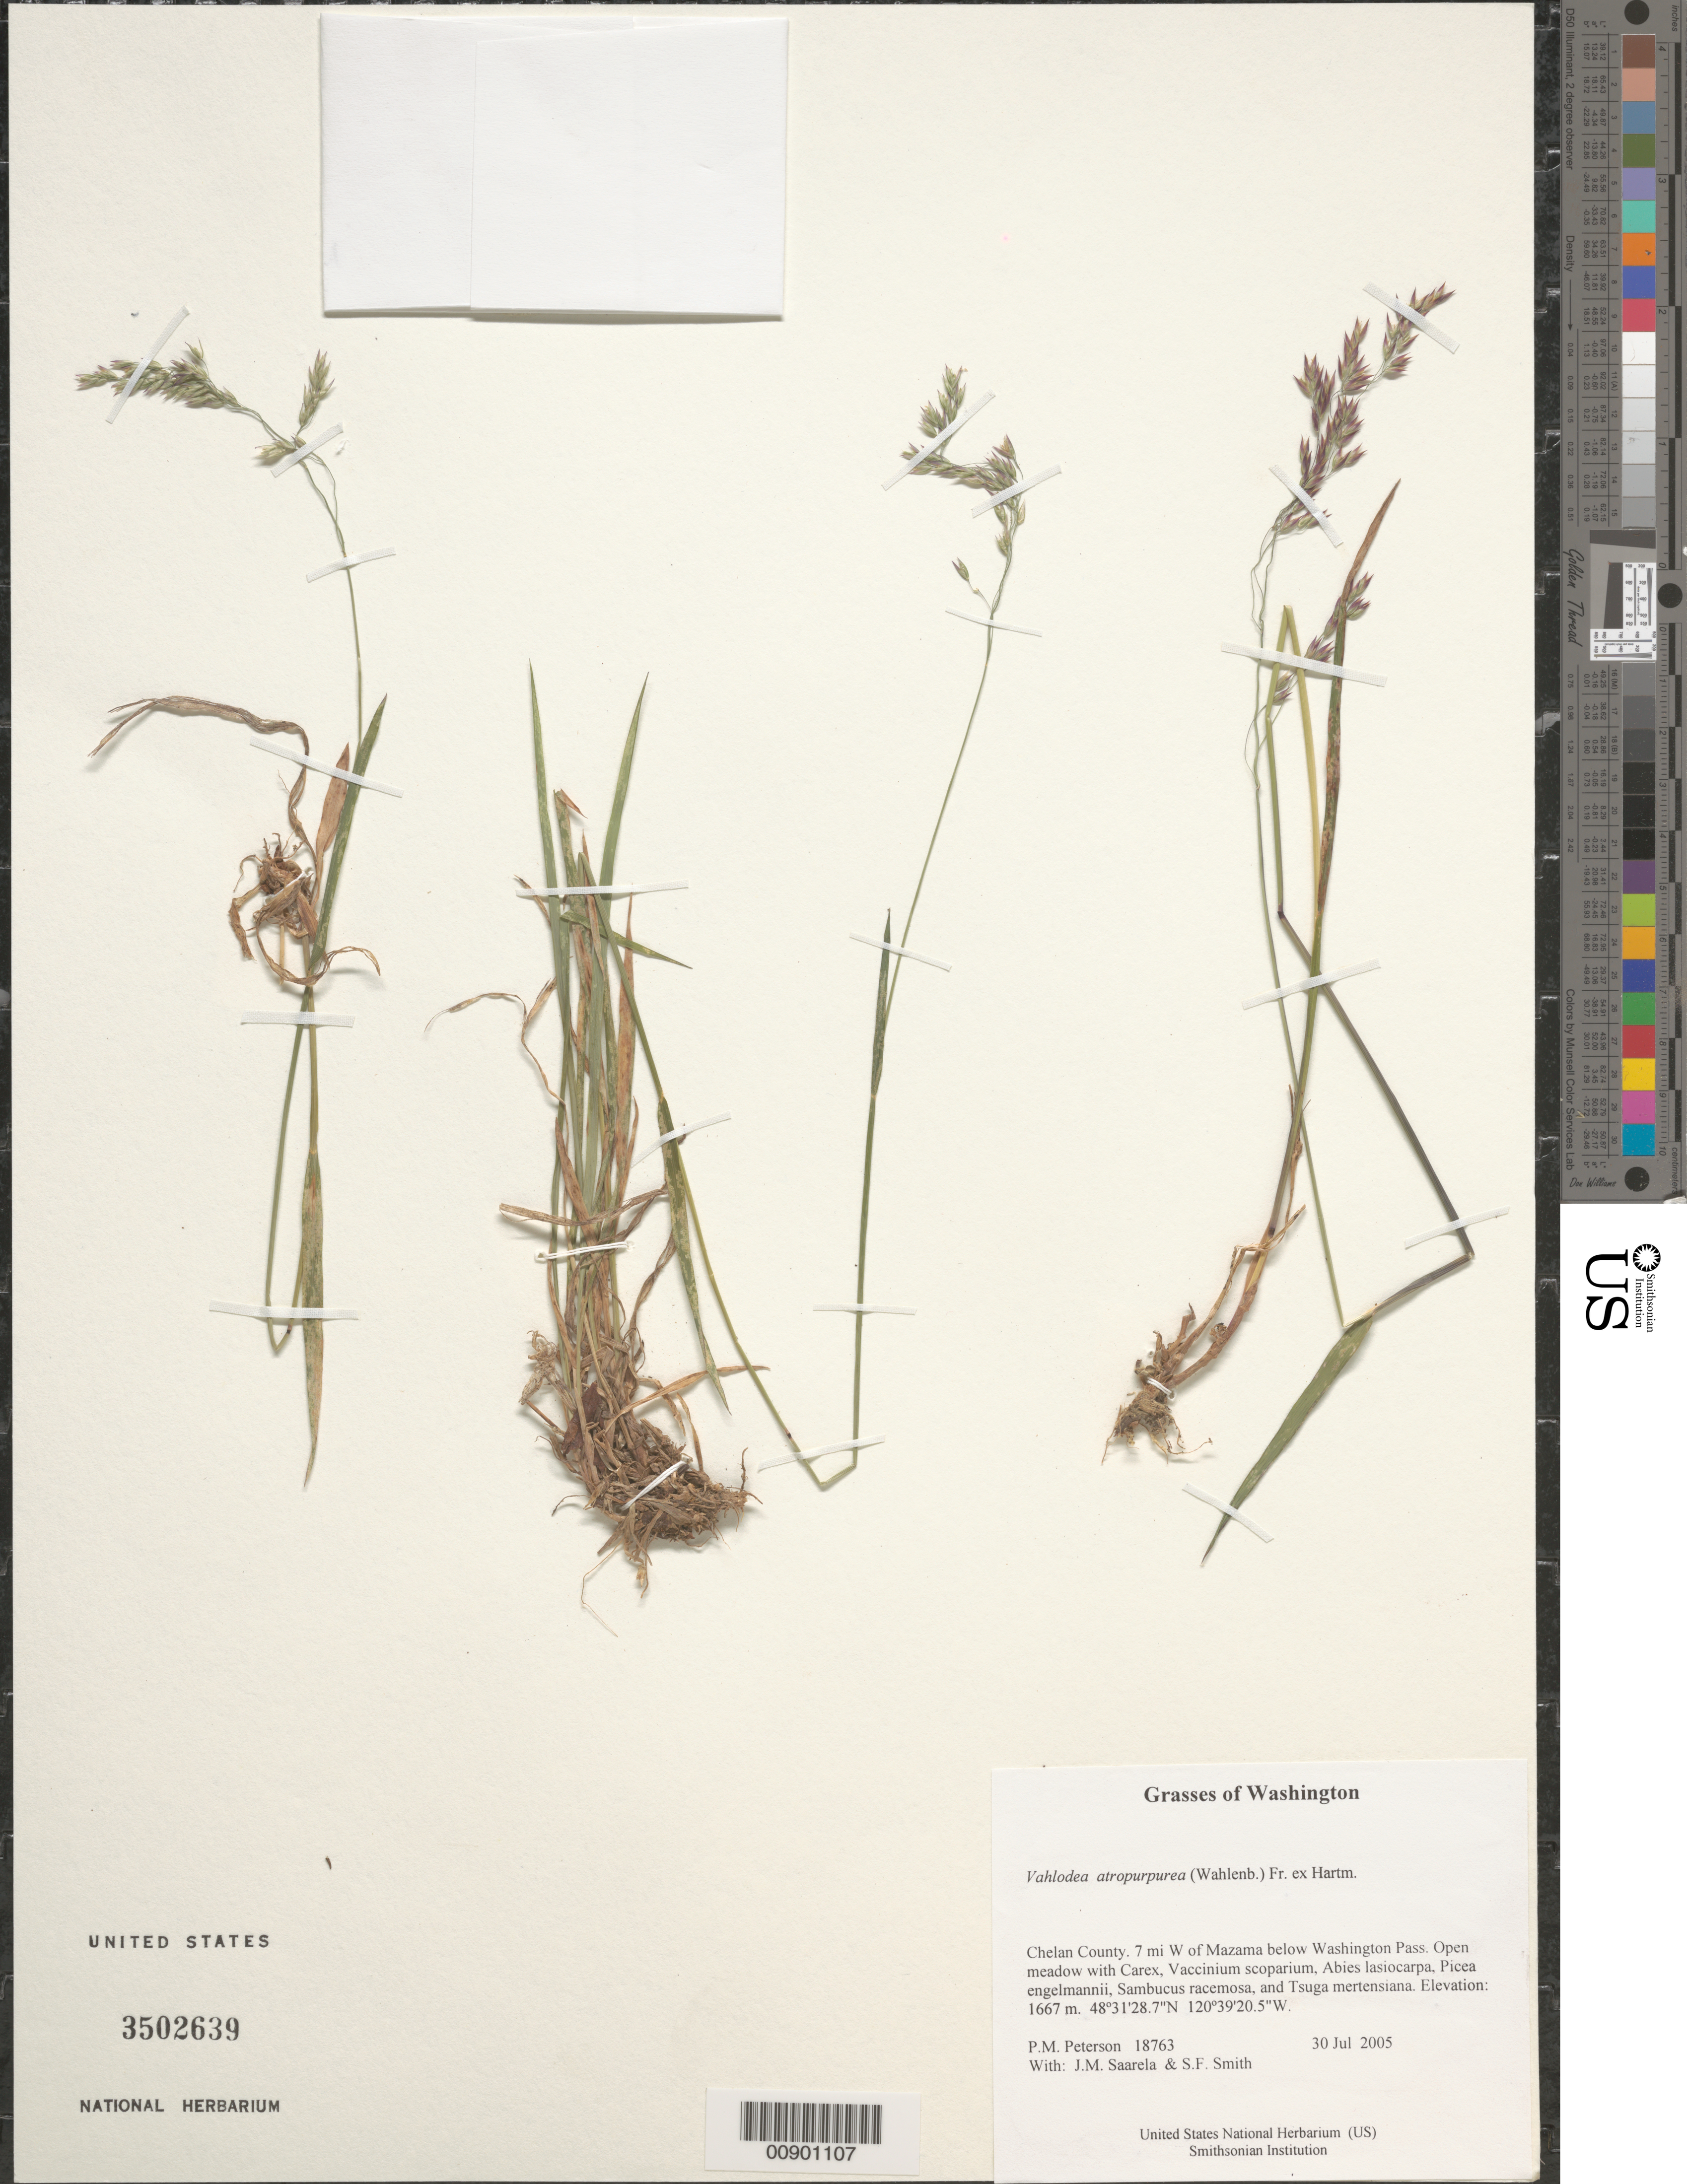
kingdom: Plantae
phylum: Tracheophyta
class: Liliopsida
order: Poales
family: Poaceae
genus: Vahlodea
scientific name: Vahlodea atropurpurea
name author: (Wahlenb.) Fr. ex Hartm.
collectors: P. M. Peterson, J. Saarela & S.F. Smith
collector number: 18763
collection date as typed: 30 Jul 2004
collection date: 2004-07-30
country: United States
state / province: Washington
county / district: Chelan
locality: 7 mi W of Mazama below Washington Pass. Open meadow with Carex, Vaccinium scoparium, Abies lasiocarpa, Picea engelmannii, Sambucus racemosa, and Tsuga mertensiana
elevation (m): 1667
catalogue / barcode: US 3502639